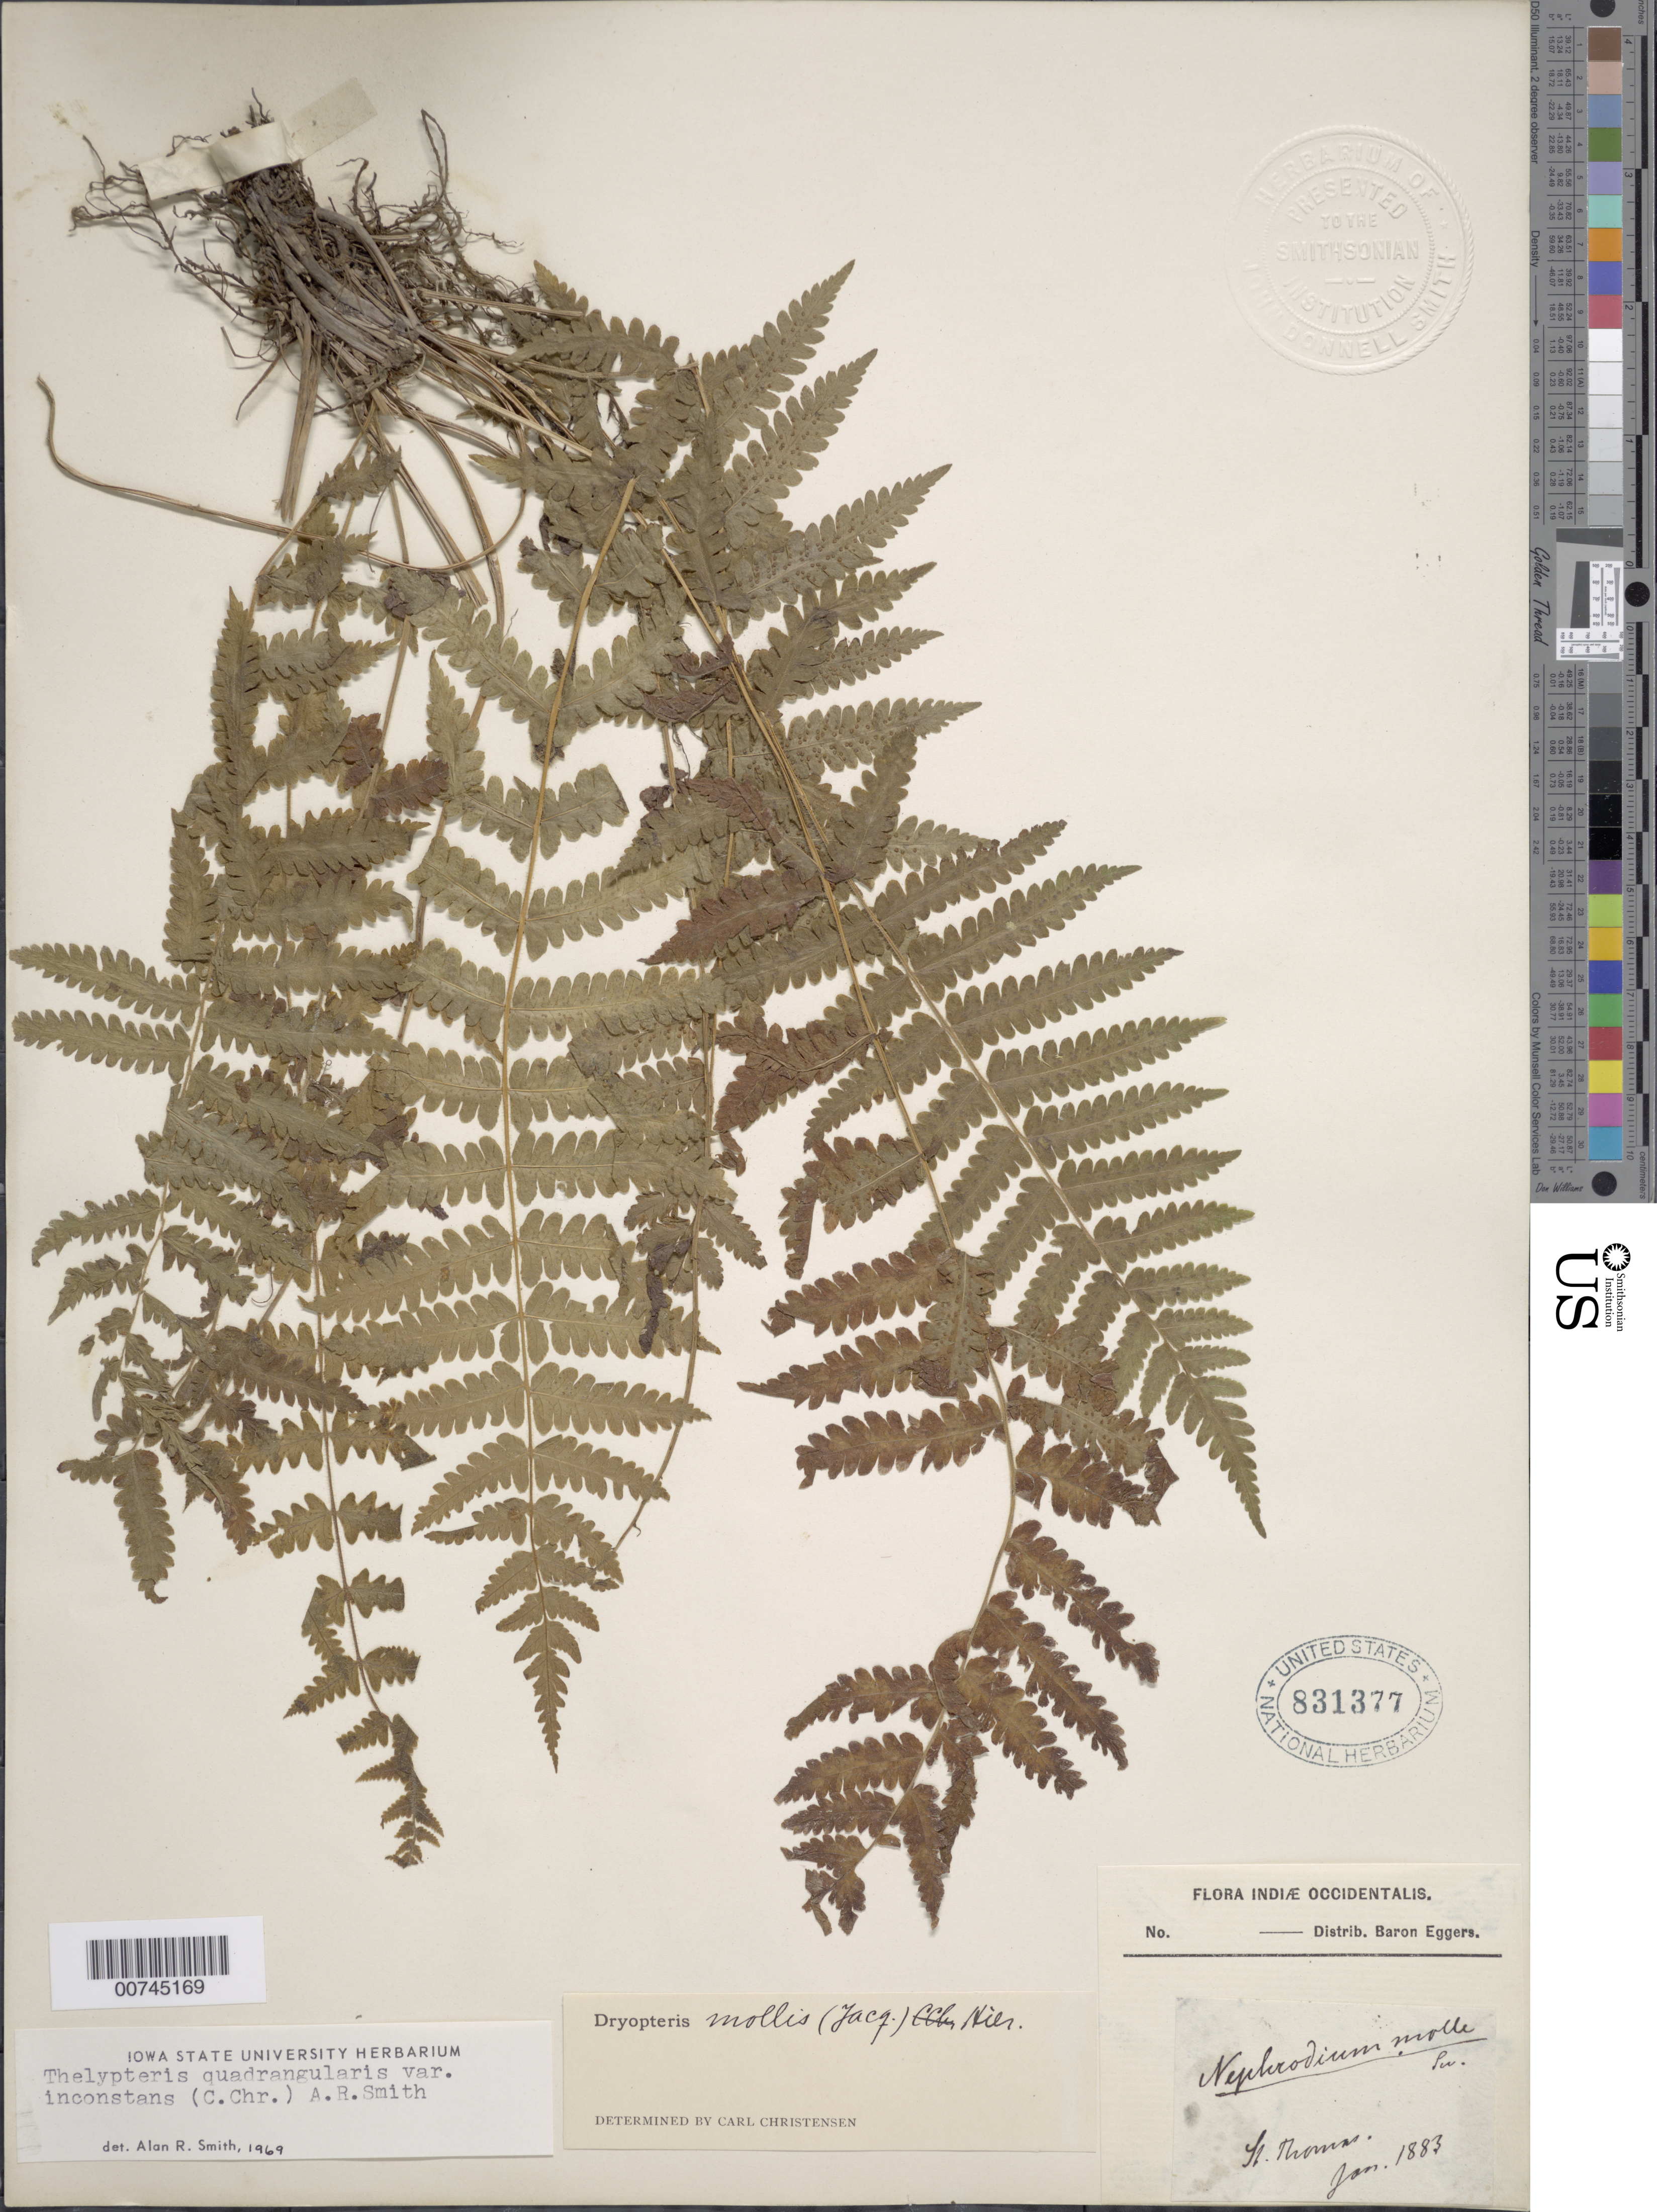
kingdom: Plantae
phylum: Tracheophyta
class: Polypodiopsida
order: Polypodiales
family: Thelypteridaceae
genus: Christella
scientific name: Christella hispidula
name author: (Decne.) Holttum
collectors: H. F. A. von Eggers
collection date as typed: Jan 1883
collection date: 1883-01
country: U.S. Virgin Islands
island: St. Thomas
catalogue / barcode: US 831377